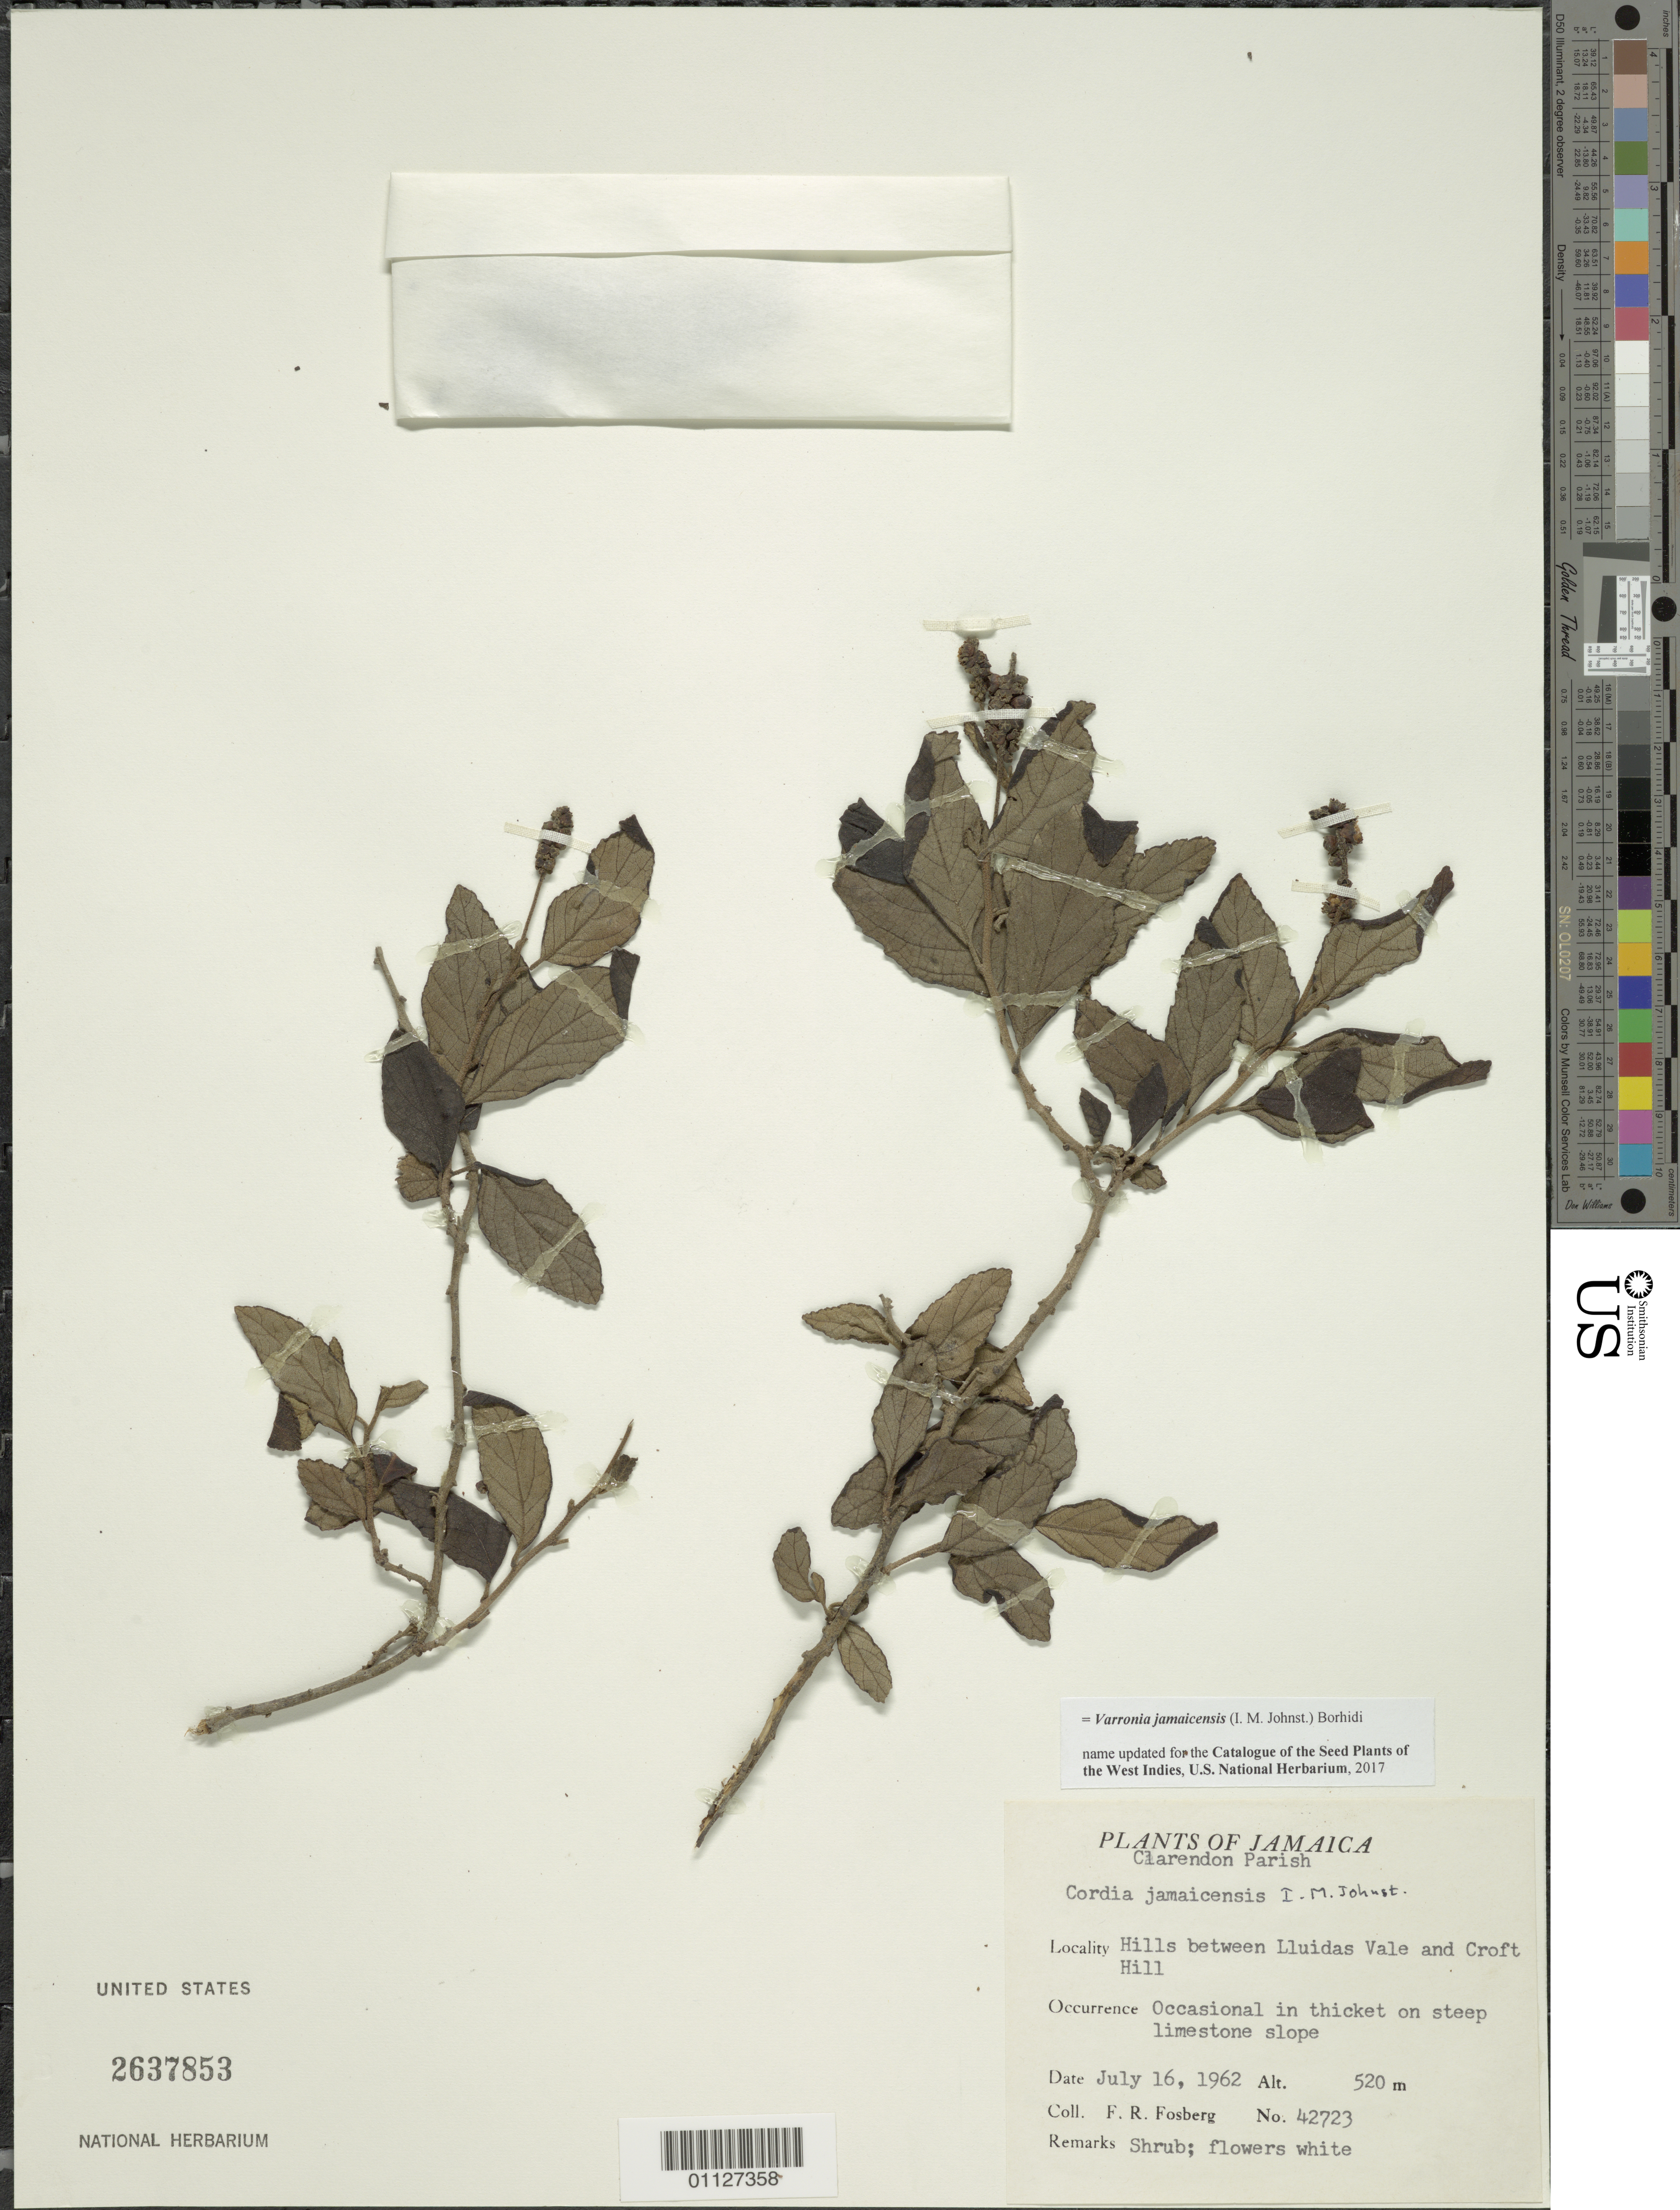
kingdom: Plantae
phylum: Tracheophyta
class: Magnoliopsida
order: Boraginales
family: Cordiaceae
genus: Varronia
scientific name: Varronia jamaicensis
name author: (I.M. Johnst.) Borhidi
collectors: F. R. Fosberg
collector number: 42723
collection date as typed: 16 Jul 1962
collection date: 1962-07-16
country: Jamaica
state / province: Clarendon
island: Jamaica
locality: Hills between Lluidas Vale and Croft Hill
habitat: occasional in thicket on steep limestone hill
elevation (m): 520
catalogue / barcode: US 2637853